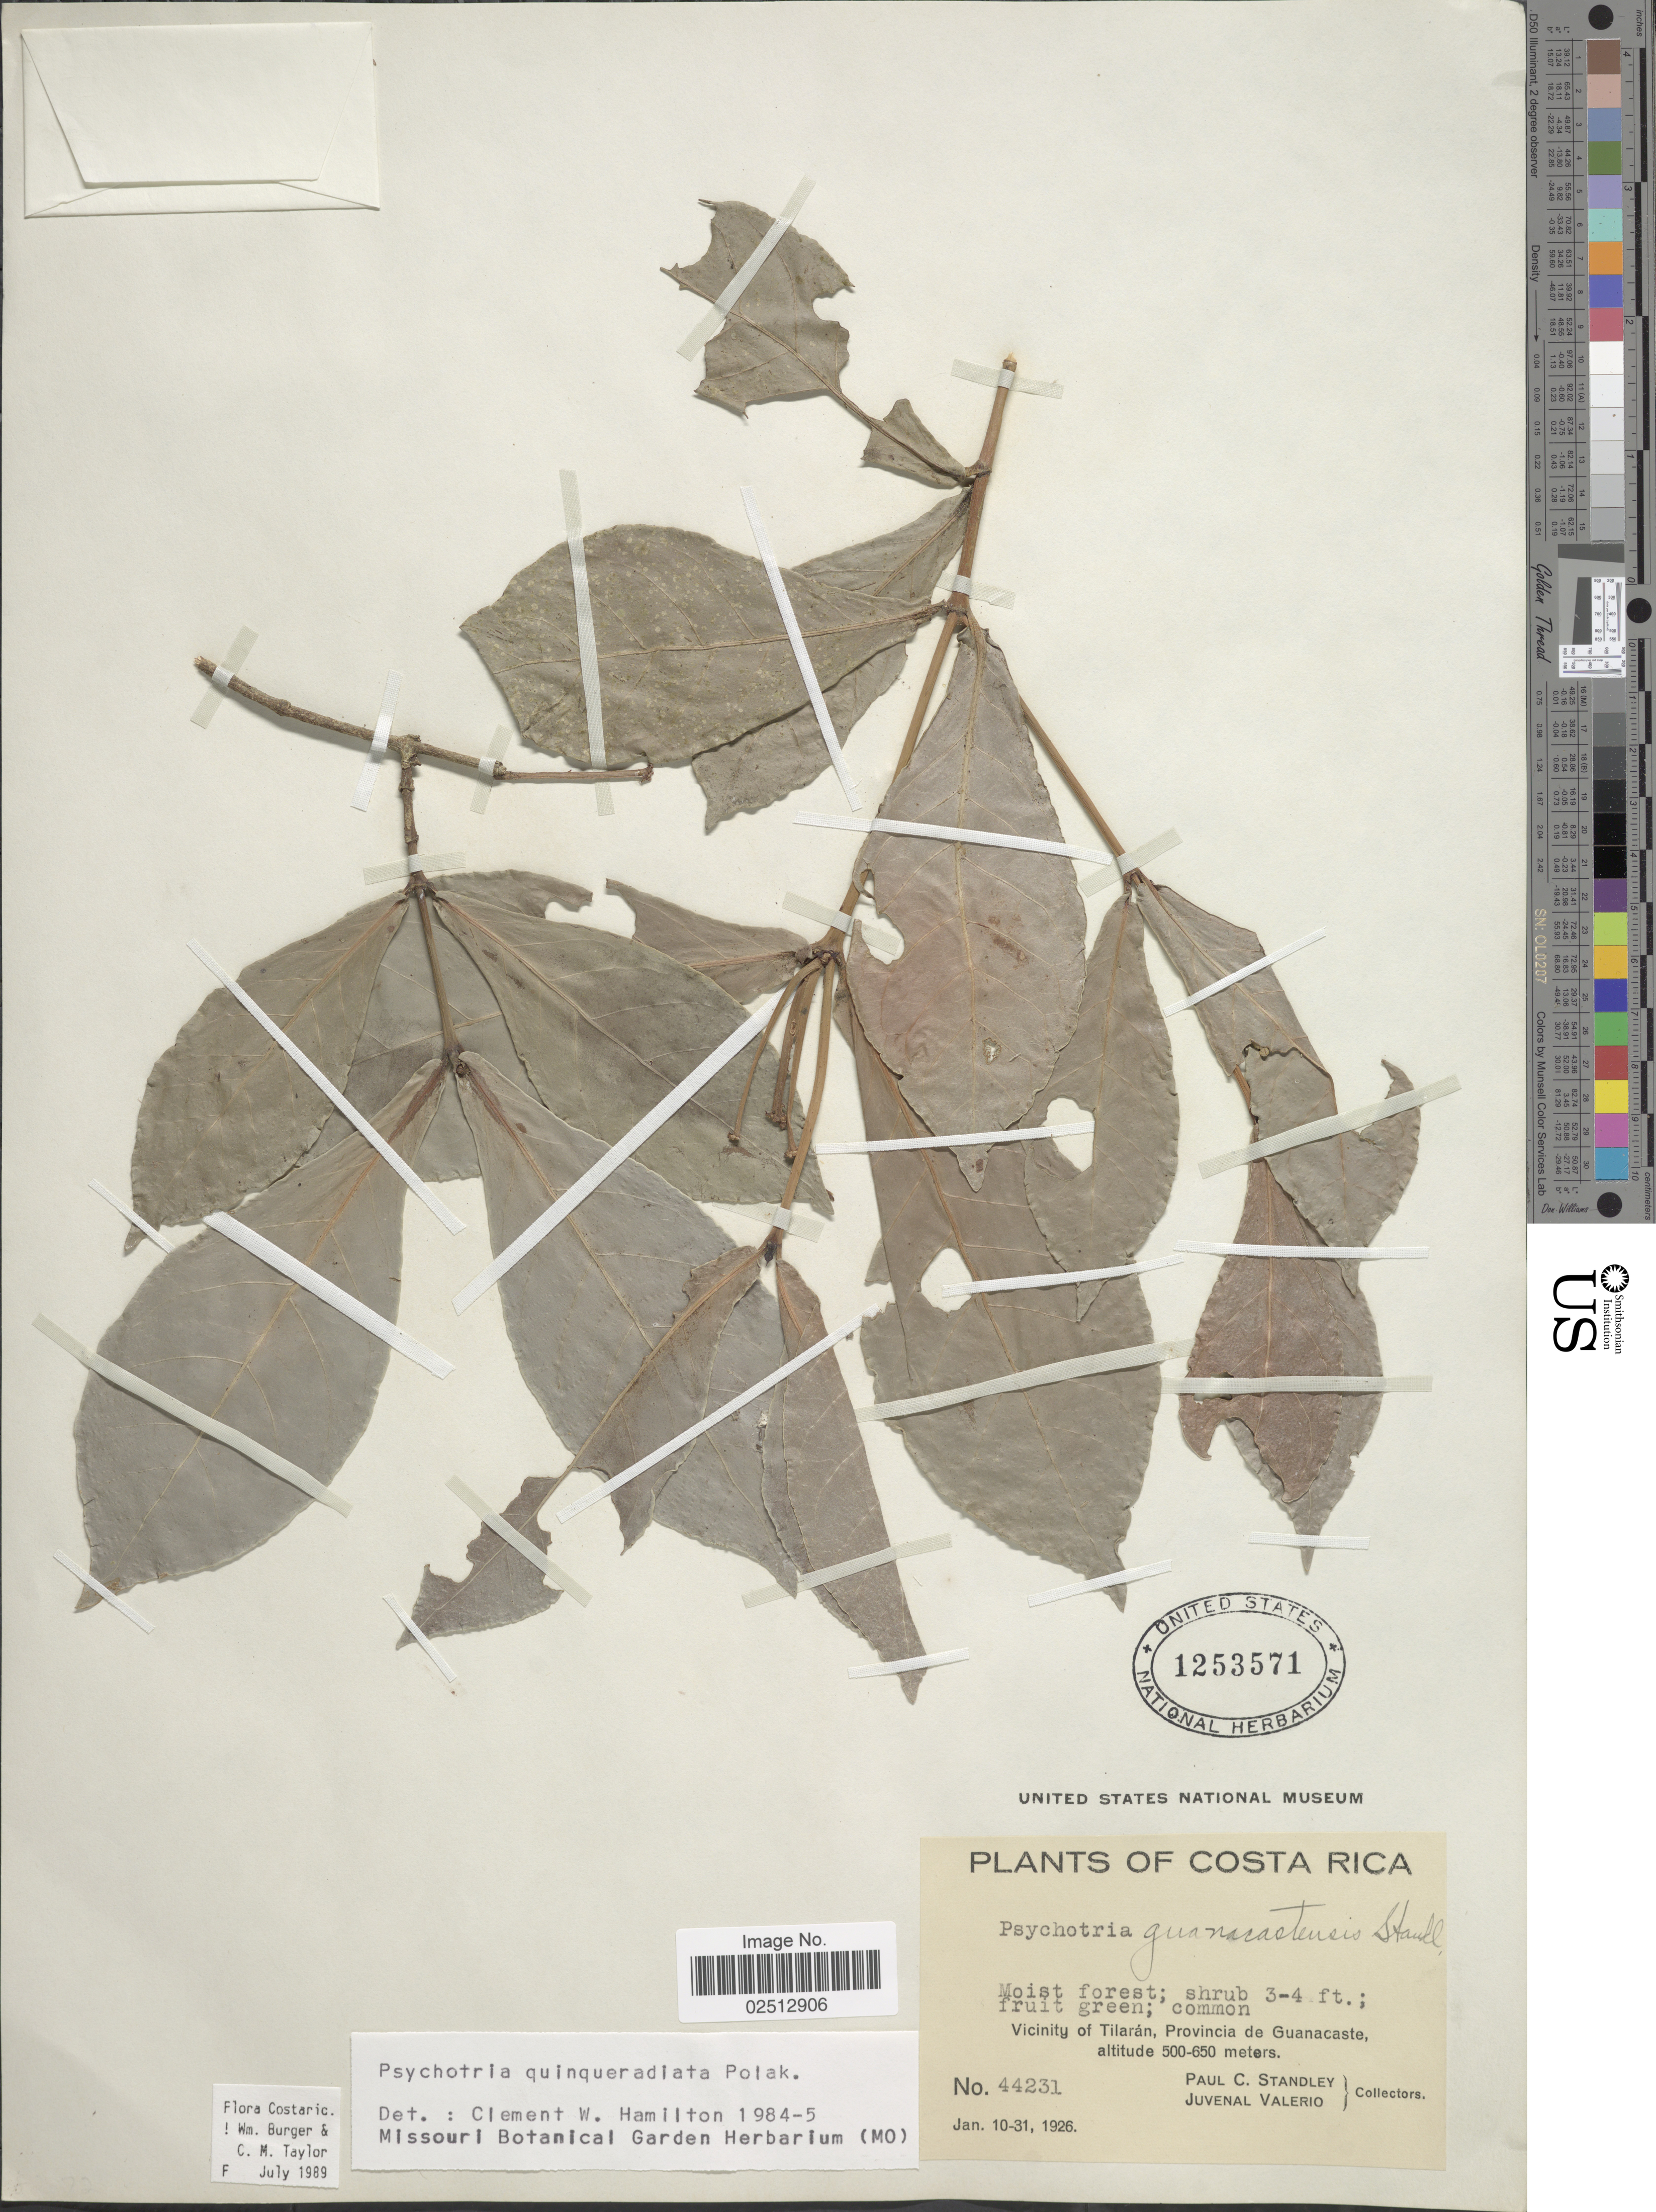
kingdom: Plantae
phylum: Tracheophyta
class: Magnoliopsida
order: Gentianales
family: Rubiaceae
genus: Psychotria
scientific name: Psychotria quinqueradiata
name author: Pol.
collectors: P. C. Standley & J. Valerio R.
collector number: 44231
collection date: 1926-01-10/1926-01-31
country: Costa Rica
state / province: Guanacaste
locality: Vicinity of Tilaran, Provincia de Guanacaste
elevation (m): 500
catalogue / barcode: US 1253571